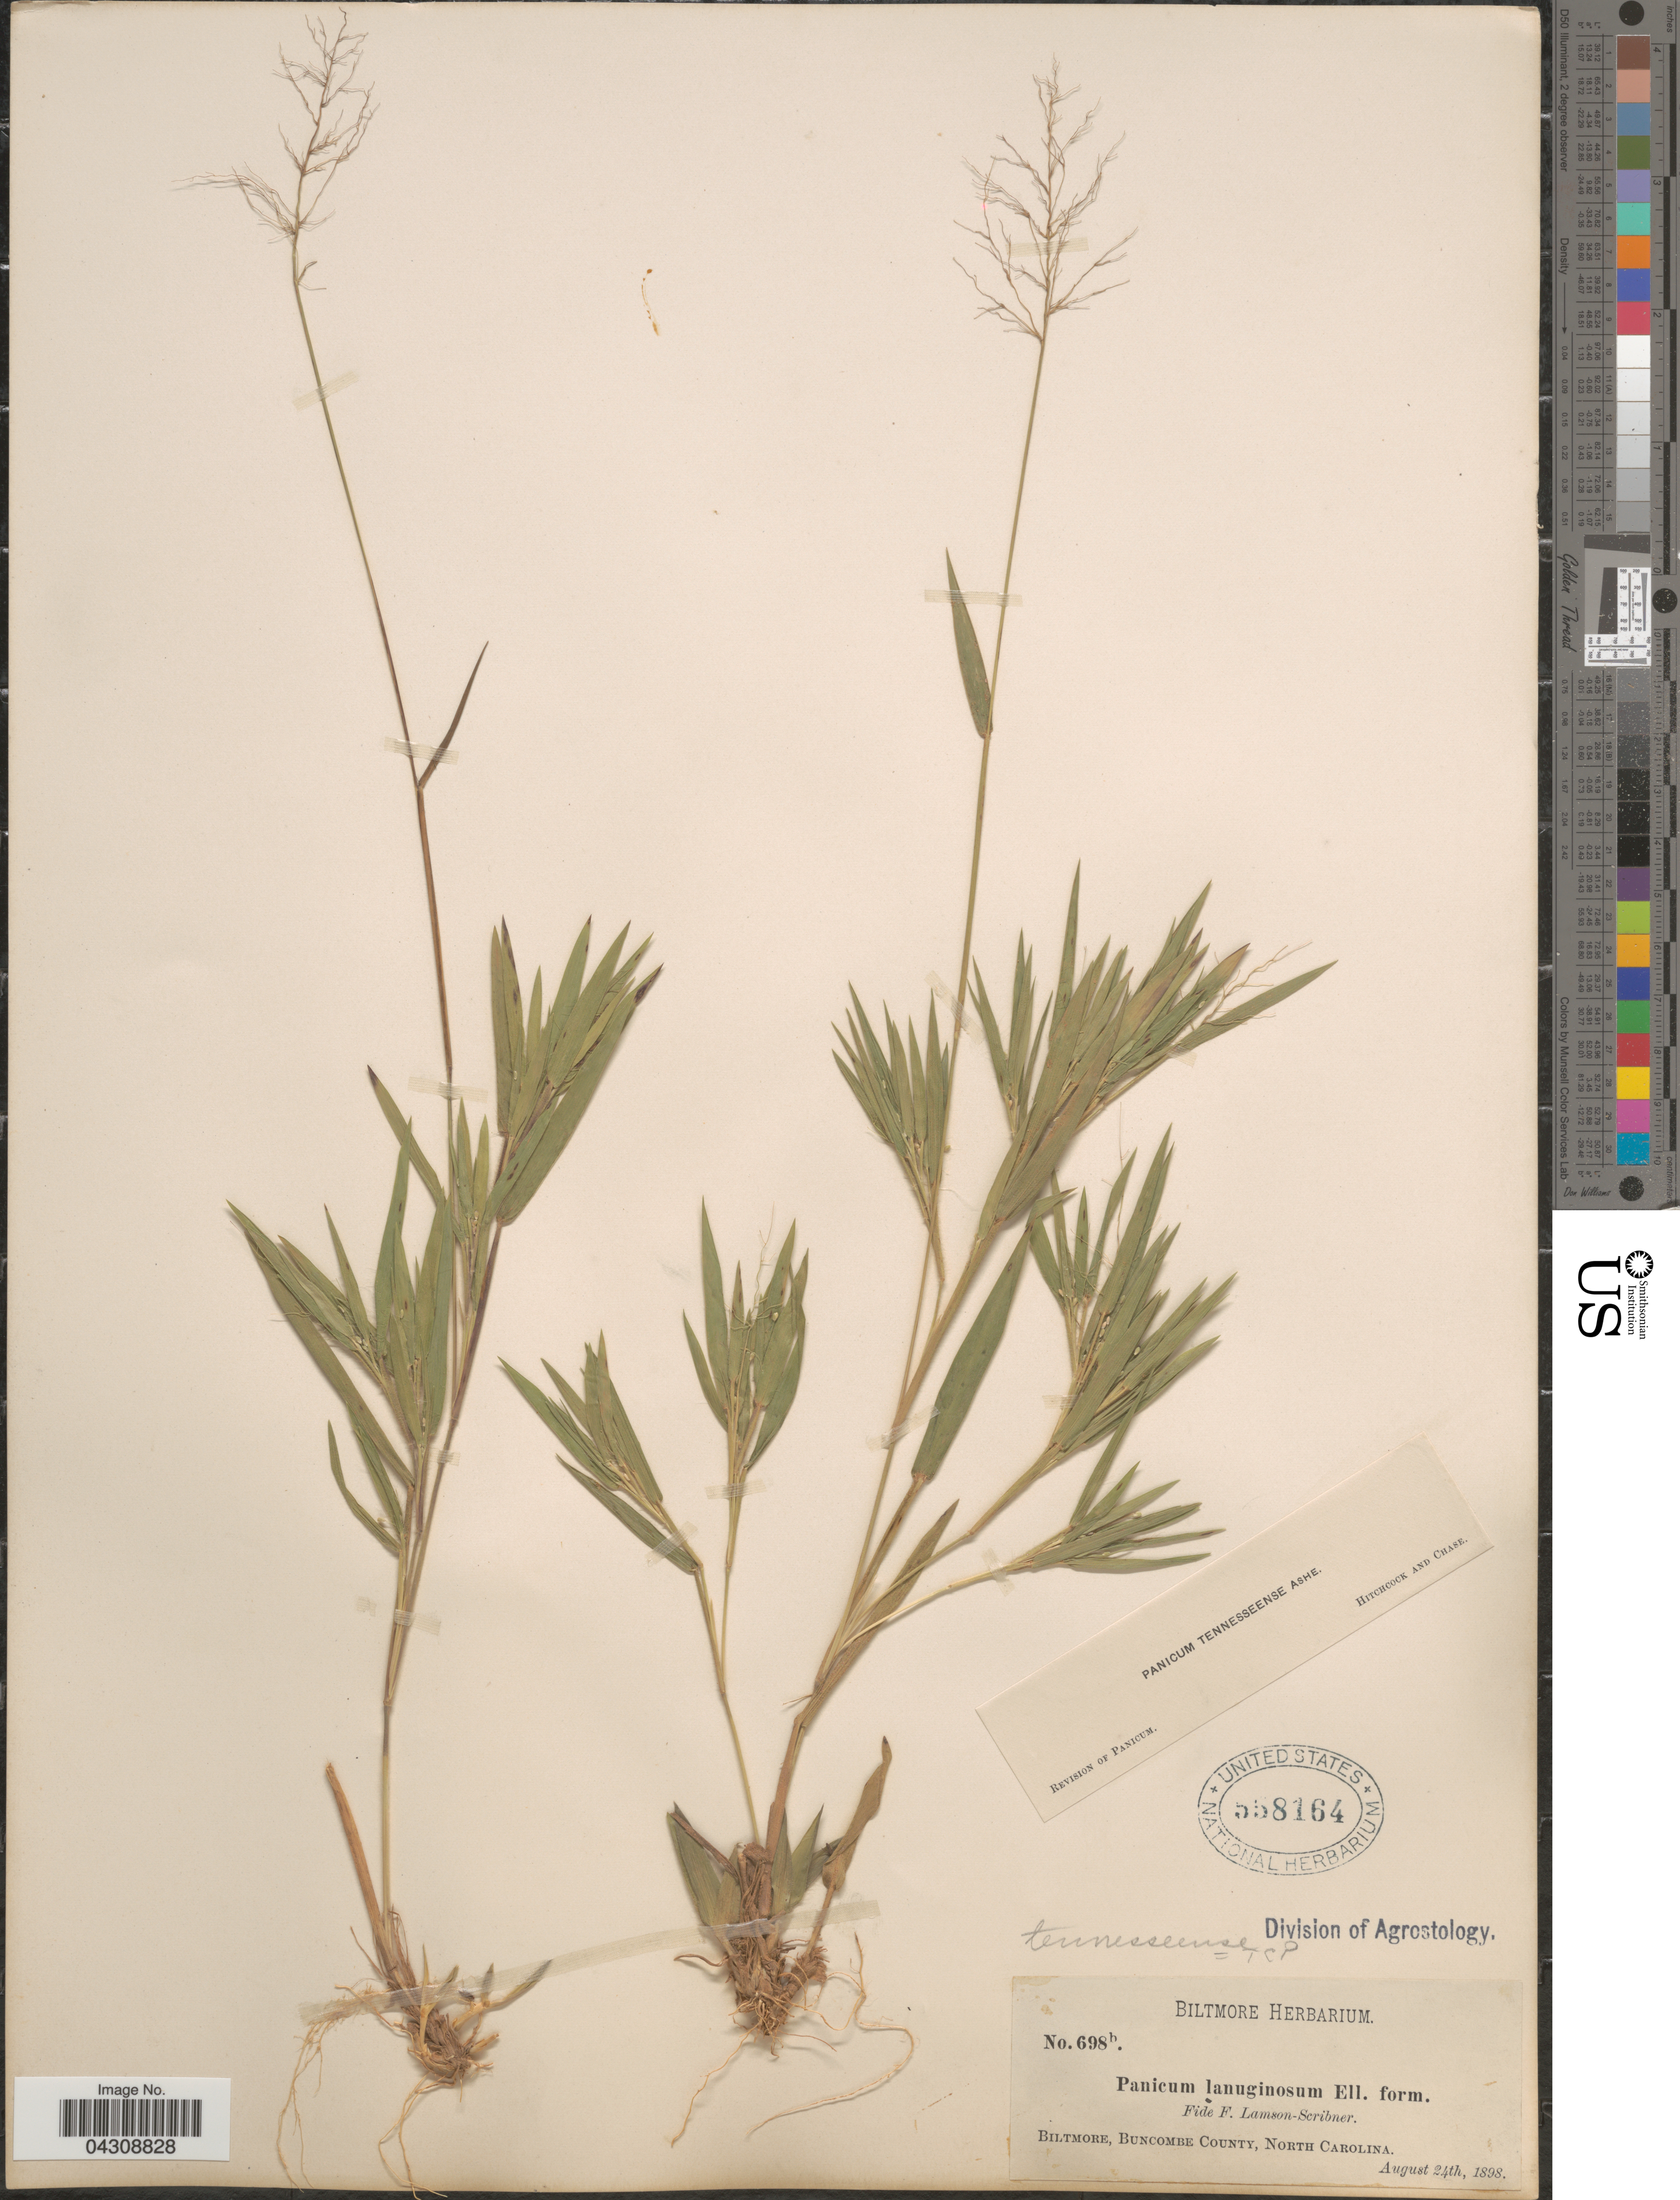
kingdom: Plantae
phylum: Tracheophyta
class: Liliopsida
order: Poales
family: Poaceae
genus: Dichanthelium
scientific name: Dichanthelium acuminatum var. acuminatum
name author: (Sw.) Gould & C.A. Clark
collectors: ex herb. Biltmore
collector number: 698b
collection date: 1898-08-24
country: United States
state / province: North Carolina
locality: Biltmore, Buncombe County.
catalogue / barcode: US 558164